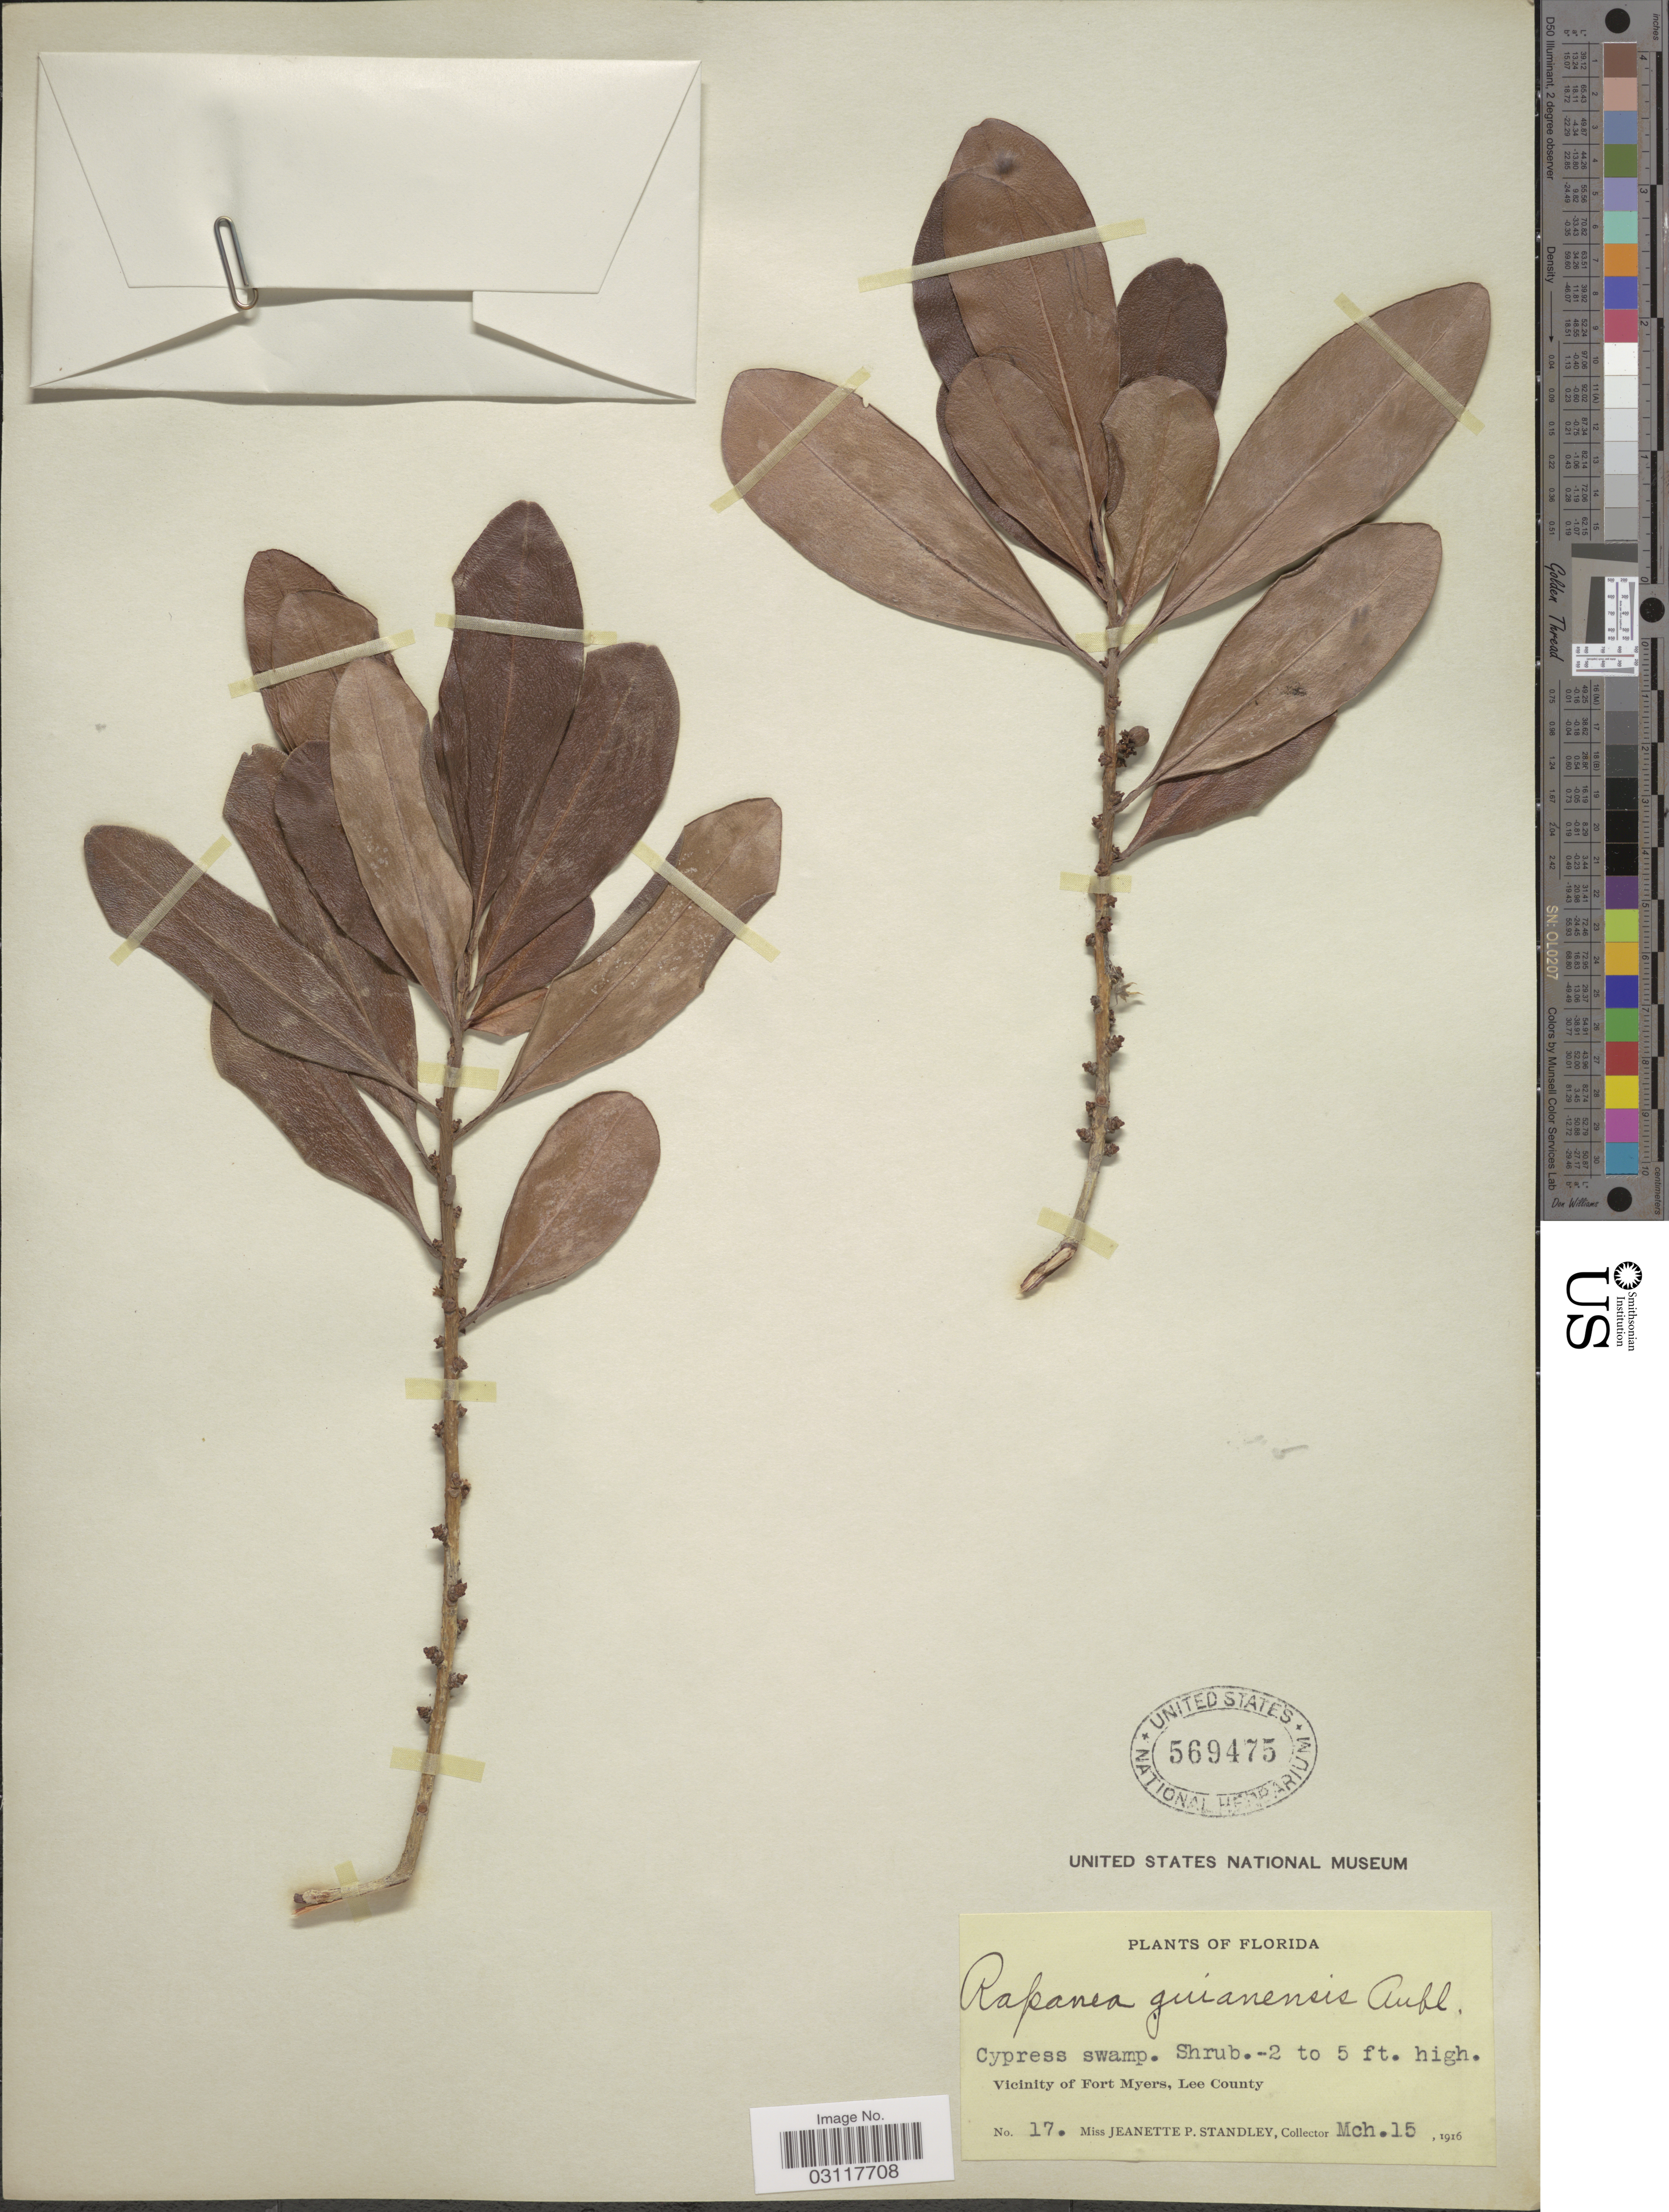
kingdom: Plantae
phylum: Tracheophyta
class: Magnoliopsida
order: Ericales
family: Primulaceae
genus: Rapanea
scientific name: Rapanea guianensis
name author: Aubl.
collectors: J. P. Standley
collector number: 17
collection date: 1916-03-15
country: United States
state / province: Florida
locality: Vicinity of Fort Myers, Lee County.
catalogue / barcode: US 569475